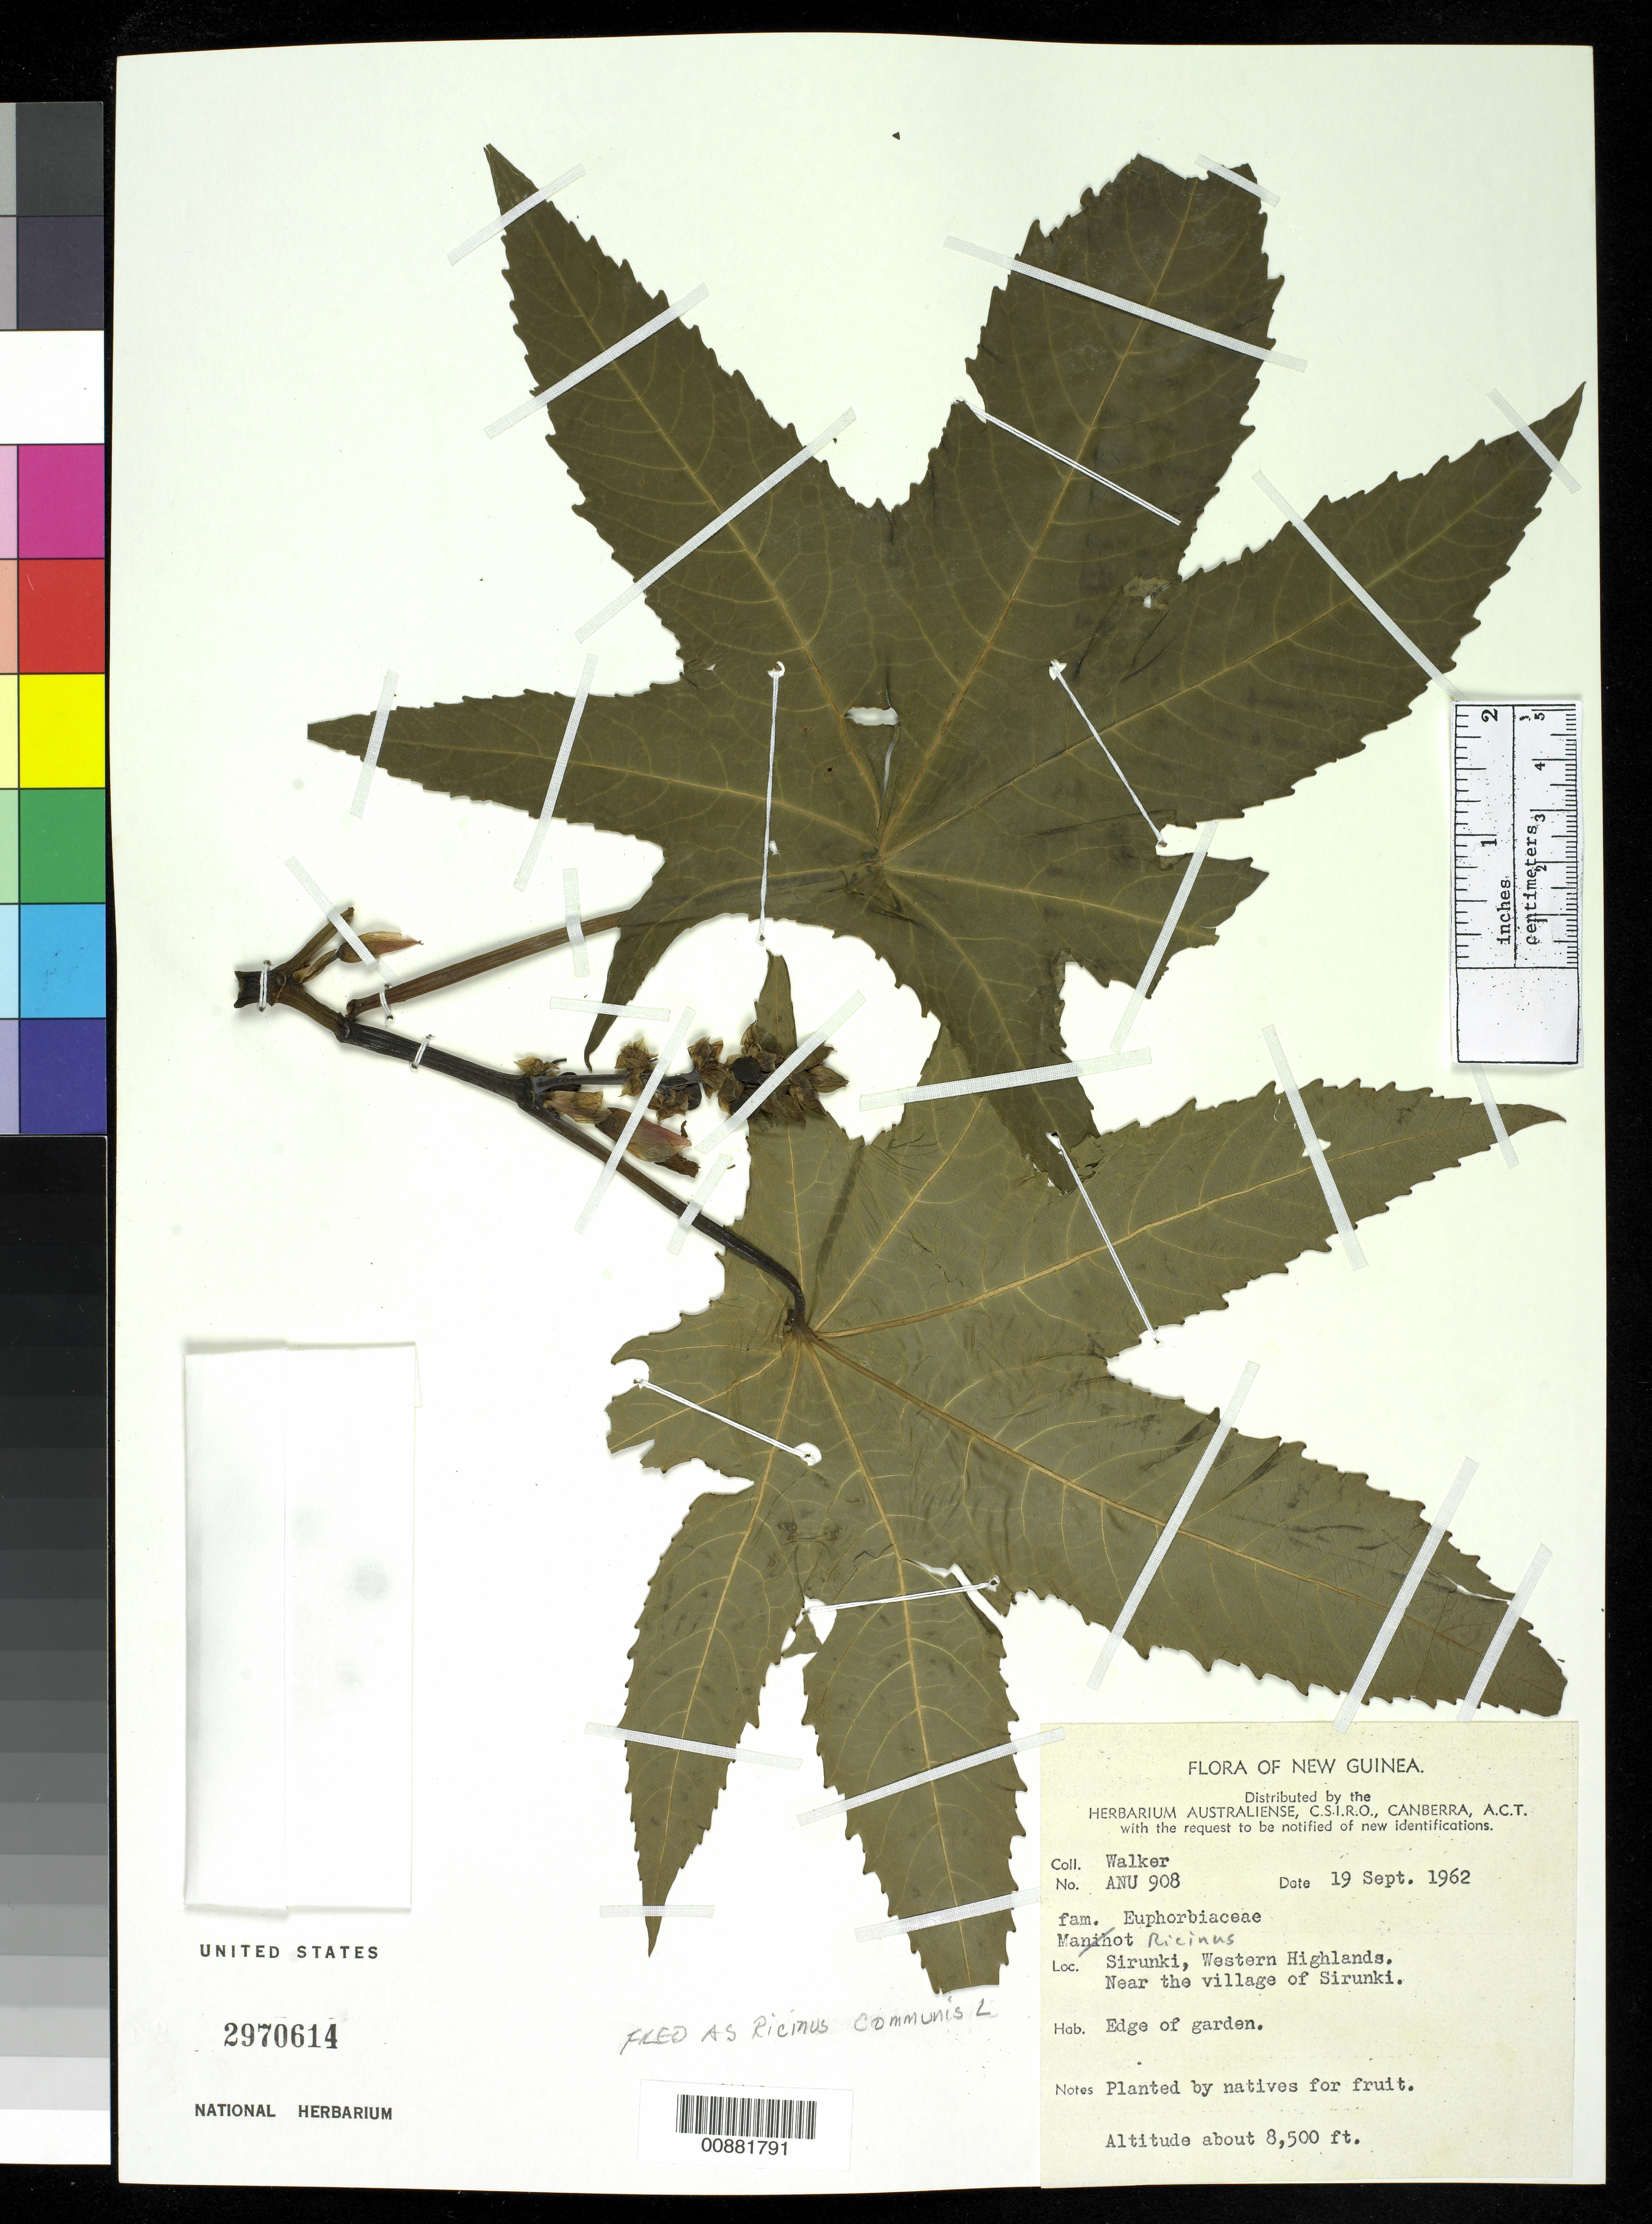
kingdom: Plantae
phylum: Tracheophyta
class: Magnoliopsida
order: Malpighiales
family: Euphorbiaceae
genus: Ricinus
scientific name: Ricinus communis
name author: L.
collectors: -. Walker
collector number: ANU 908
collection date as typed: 12 Sep 1962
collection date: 1962-09-12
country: Papua New Guinea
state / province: Western Highlands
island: New Guinea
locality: Near Village of Sirunki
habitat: Edge of garden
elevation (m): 2591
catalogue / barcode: US 2970614